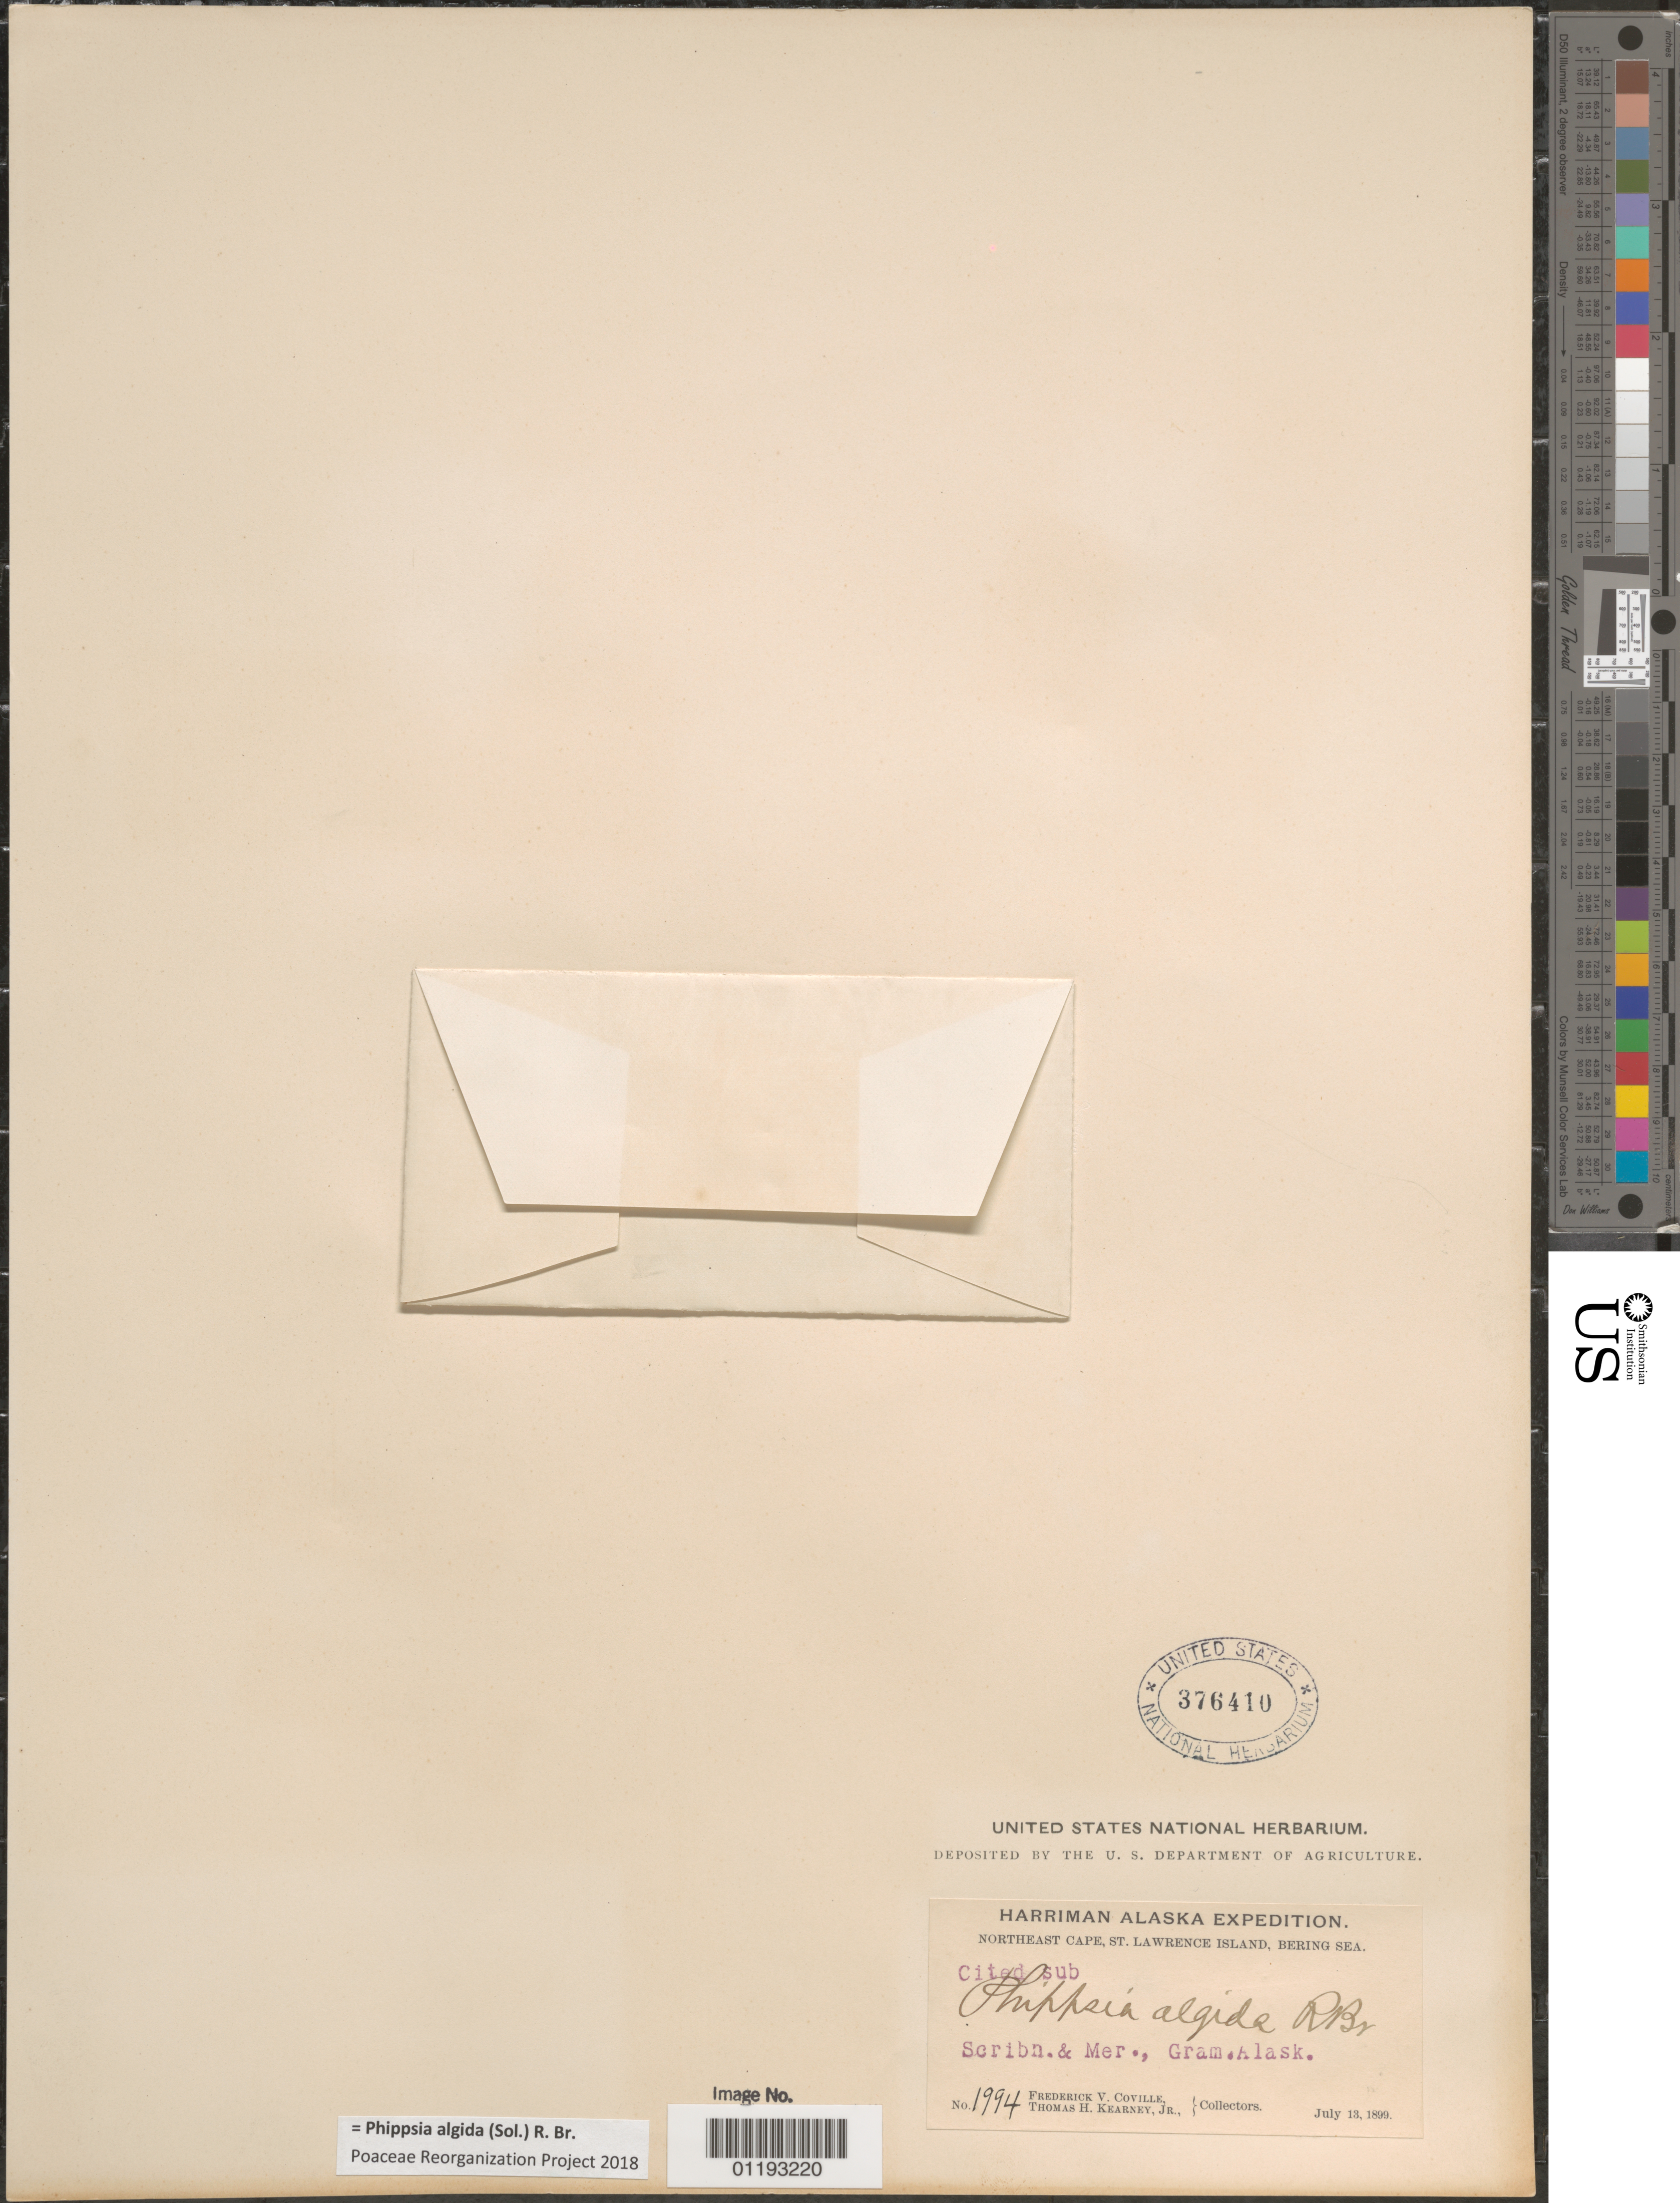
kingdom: Plantae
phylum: Tracheophyta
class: Liliopsida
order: Poales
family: Poaceae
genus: Phippsia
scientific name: Phippsia algida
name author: (Sol.) R. Br.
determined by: Poaceae Reorganization Project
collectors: F. V. Coville & T. H. Kearney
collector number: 1994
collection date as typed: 13 Jul 1899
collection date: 1899-07-13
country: United States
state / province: Alaska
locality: Northeast Cape, St. Lawrence Island, Bering Sea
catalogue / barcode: US 376410